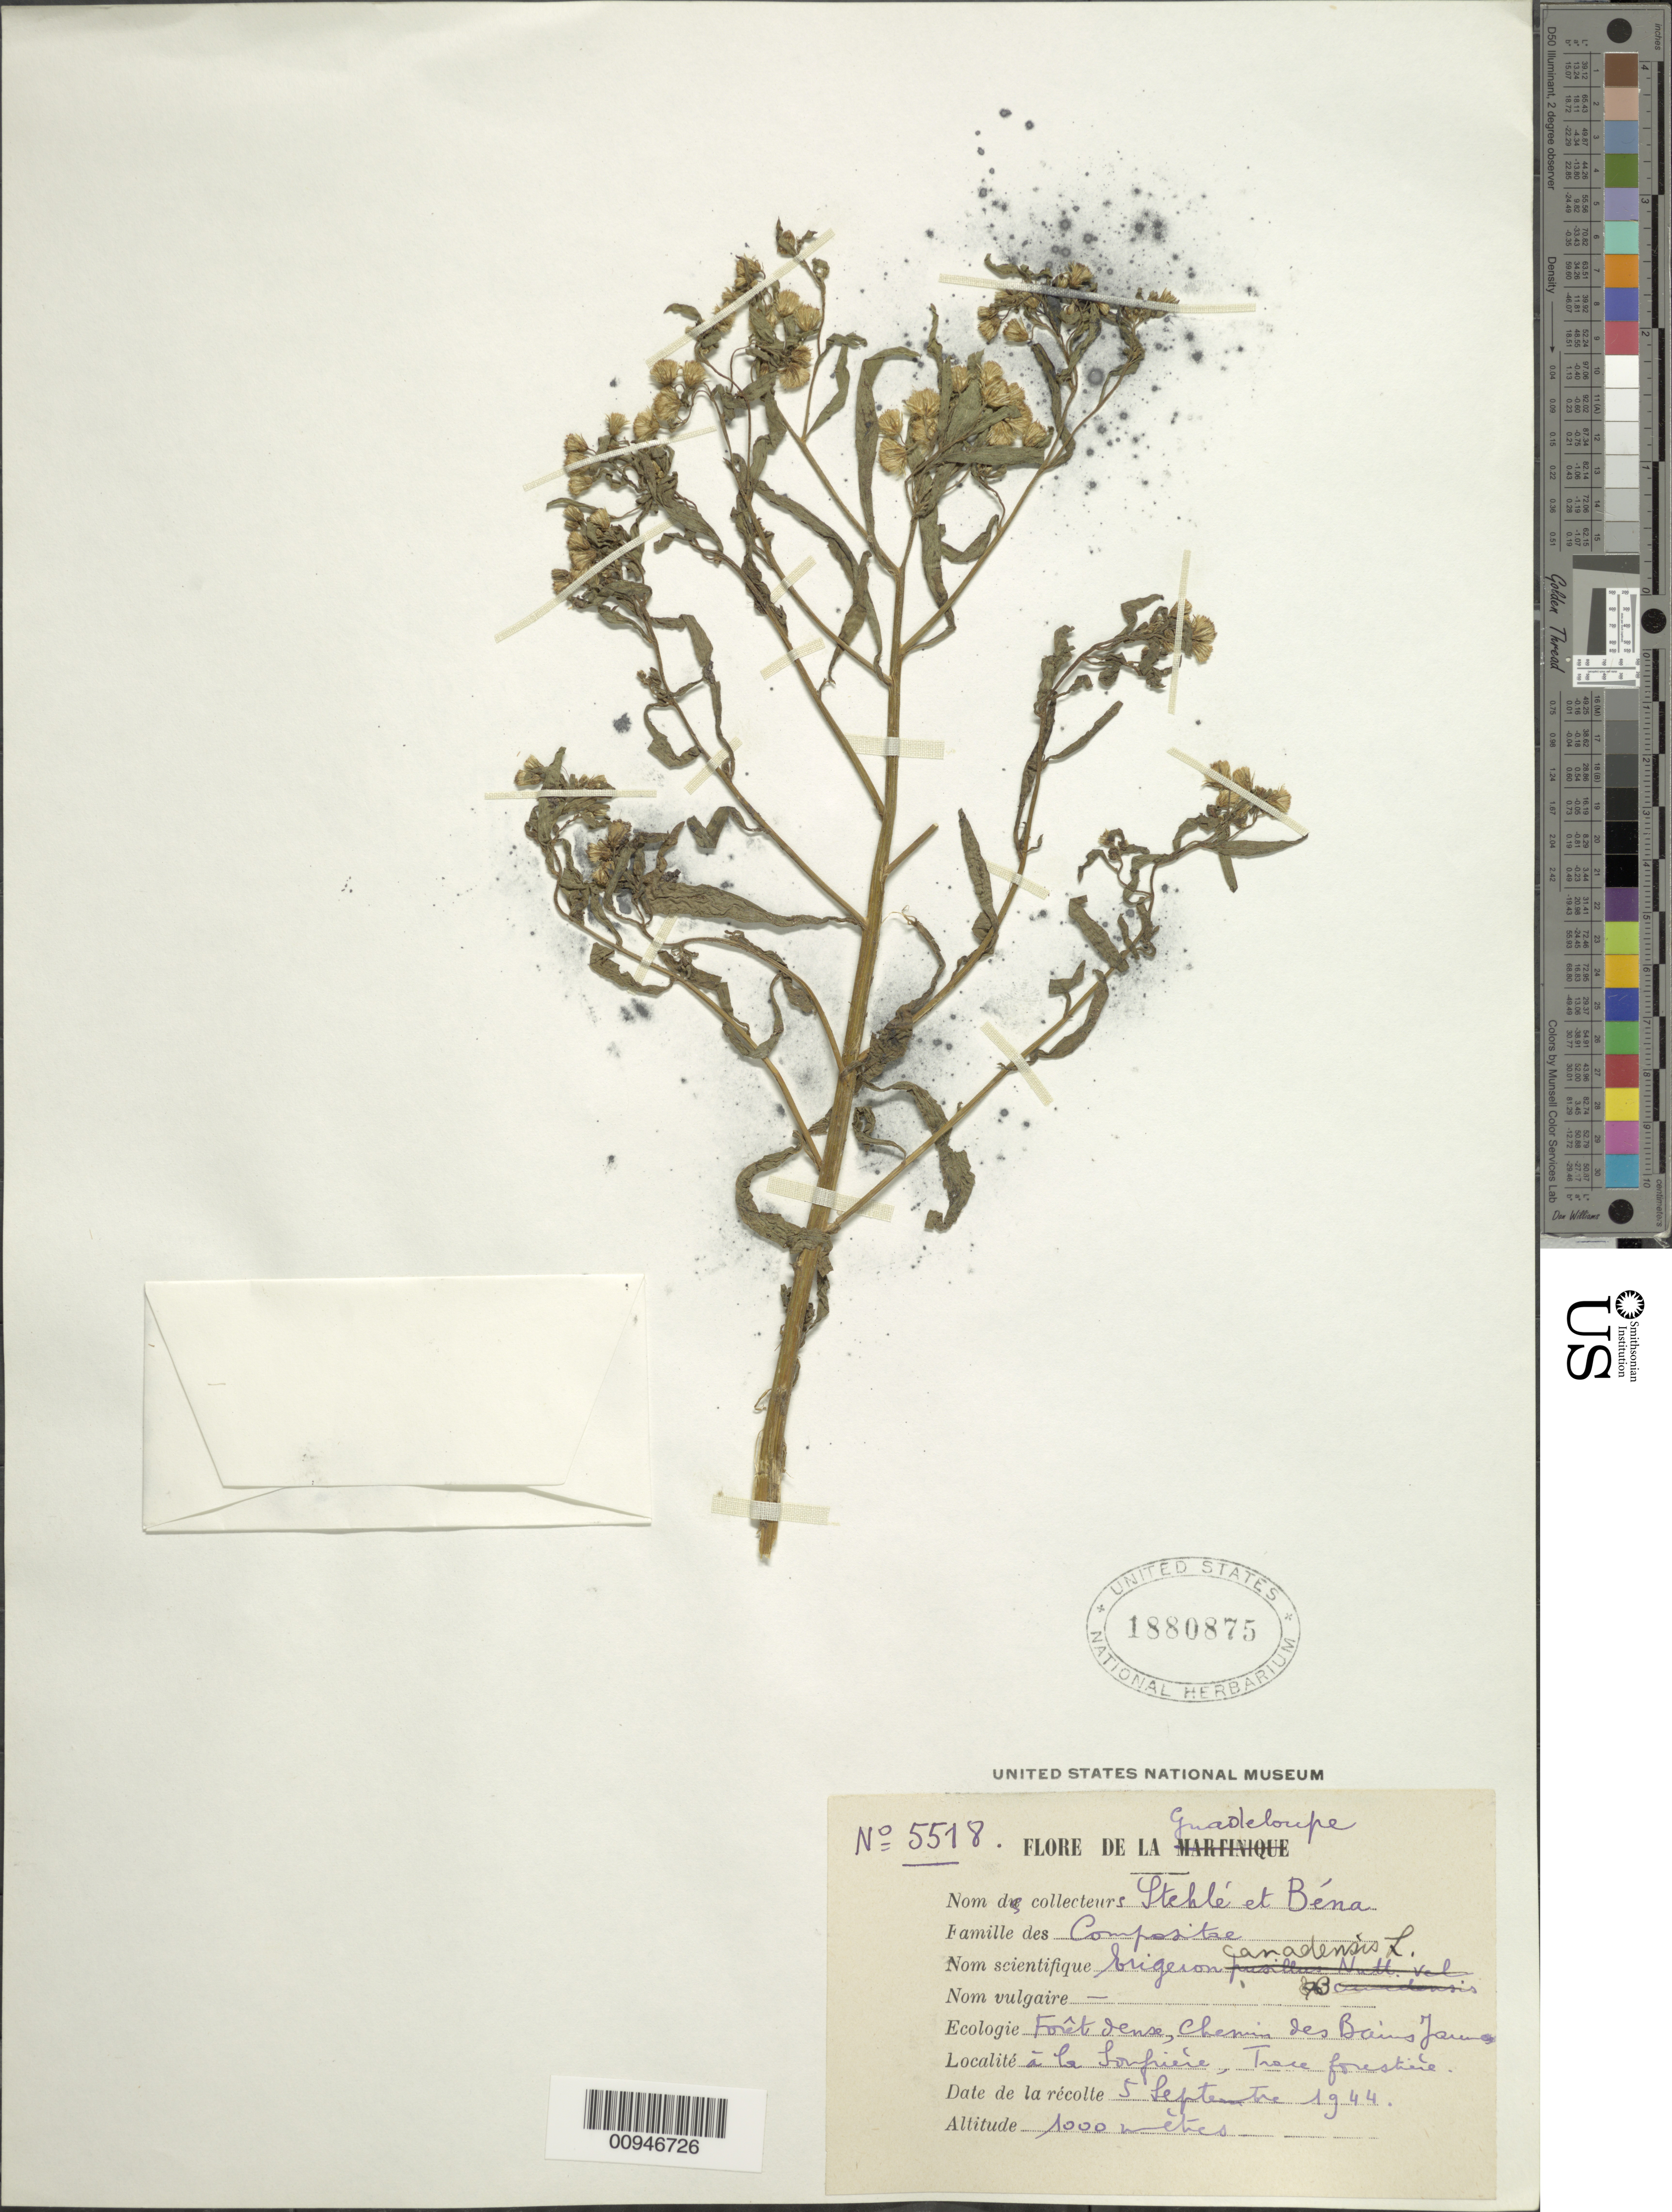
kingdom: Plantae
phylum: Tracheophyta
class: Magnoliopsida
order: Asterales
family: Asteraceae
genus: Conyza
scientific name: Conyza bonariensis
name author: (L.) Cronq.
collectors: H. Stehlé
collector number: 5518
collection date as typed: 05 Sep 1944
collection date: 1944-09-05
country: Guadeloupe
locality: Forêt dense, Chemis des Baines (?) á la (?), Trace forestière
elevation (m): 1000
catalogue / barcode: US 1880875